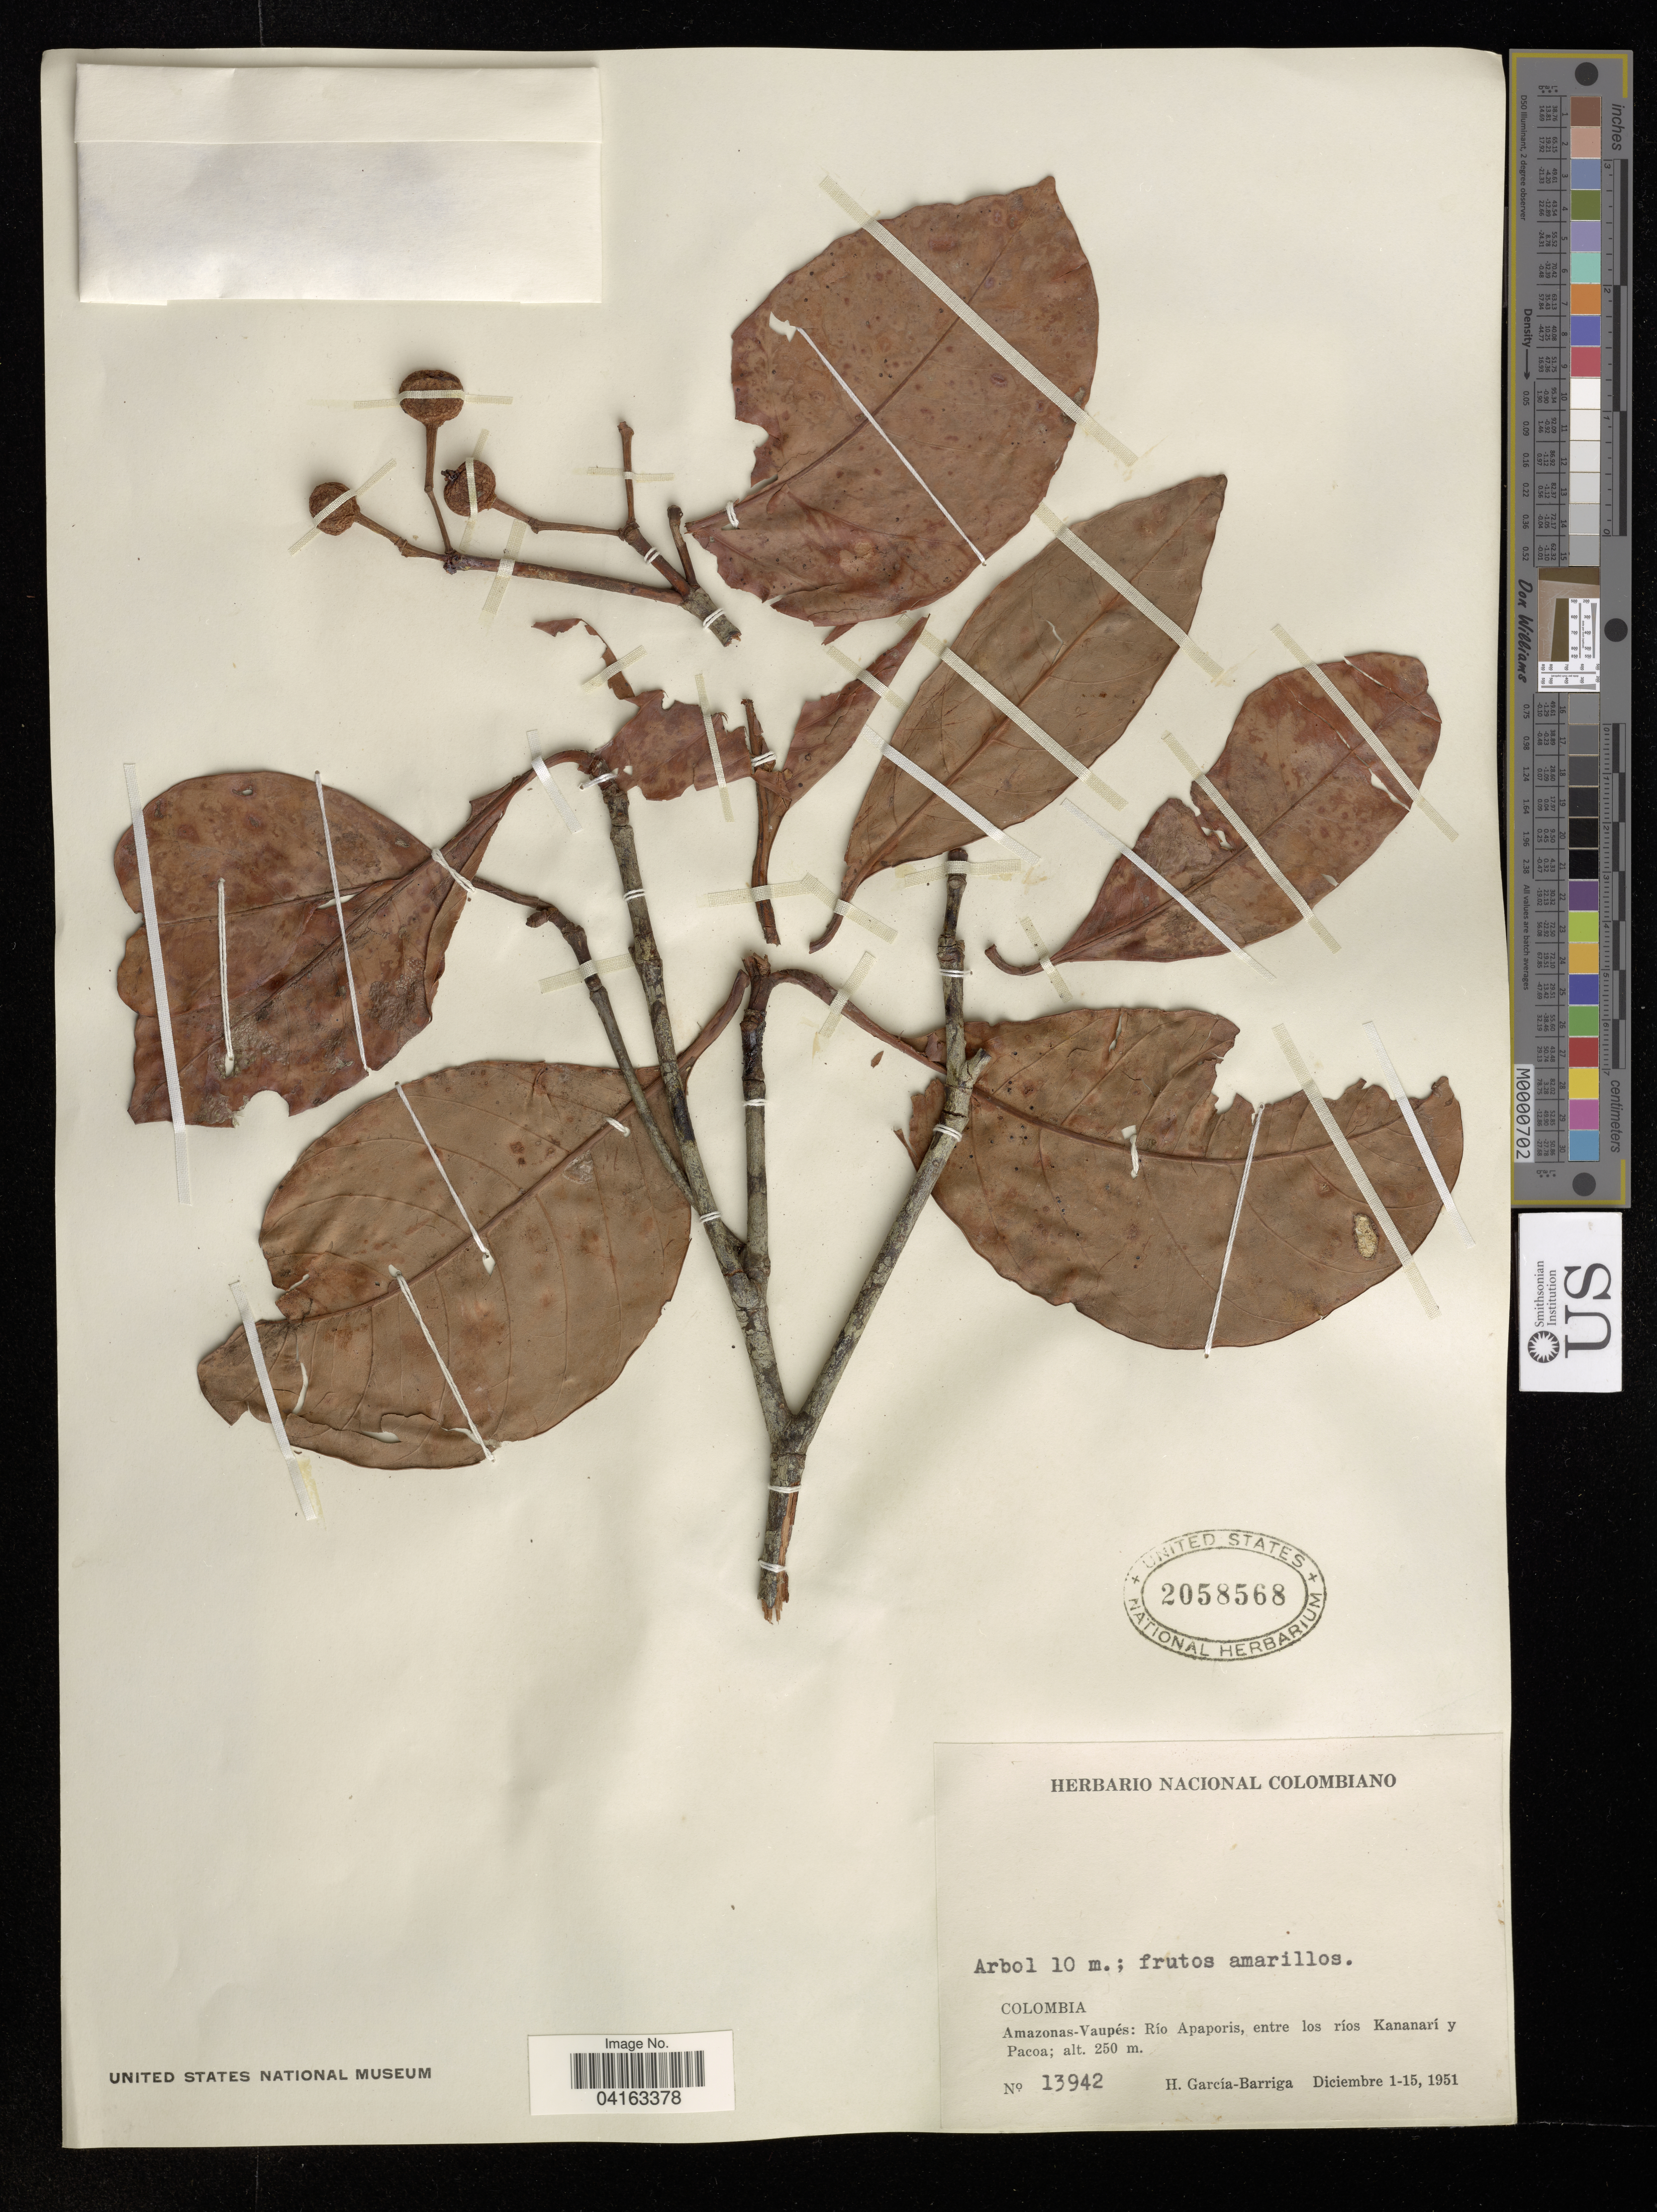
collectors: H. García Barriga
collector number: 13942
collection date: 1951-12-01/1951-12-15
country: Colombia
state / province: Amazonas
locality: Amazonas-Vaupés: Río Apaporis, entre los ríos Kananarí y Pacoa.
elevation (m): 250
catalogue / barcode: US 2058568